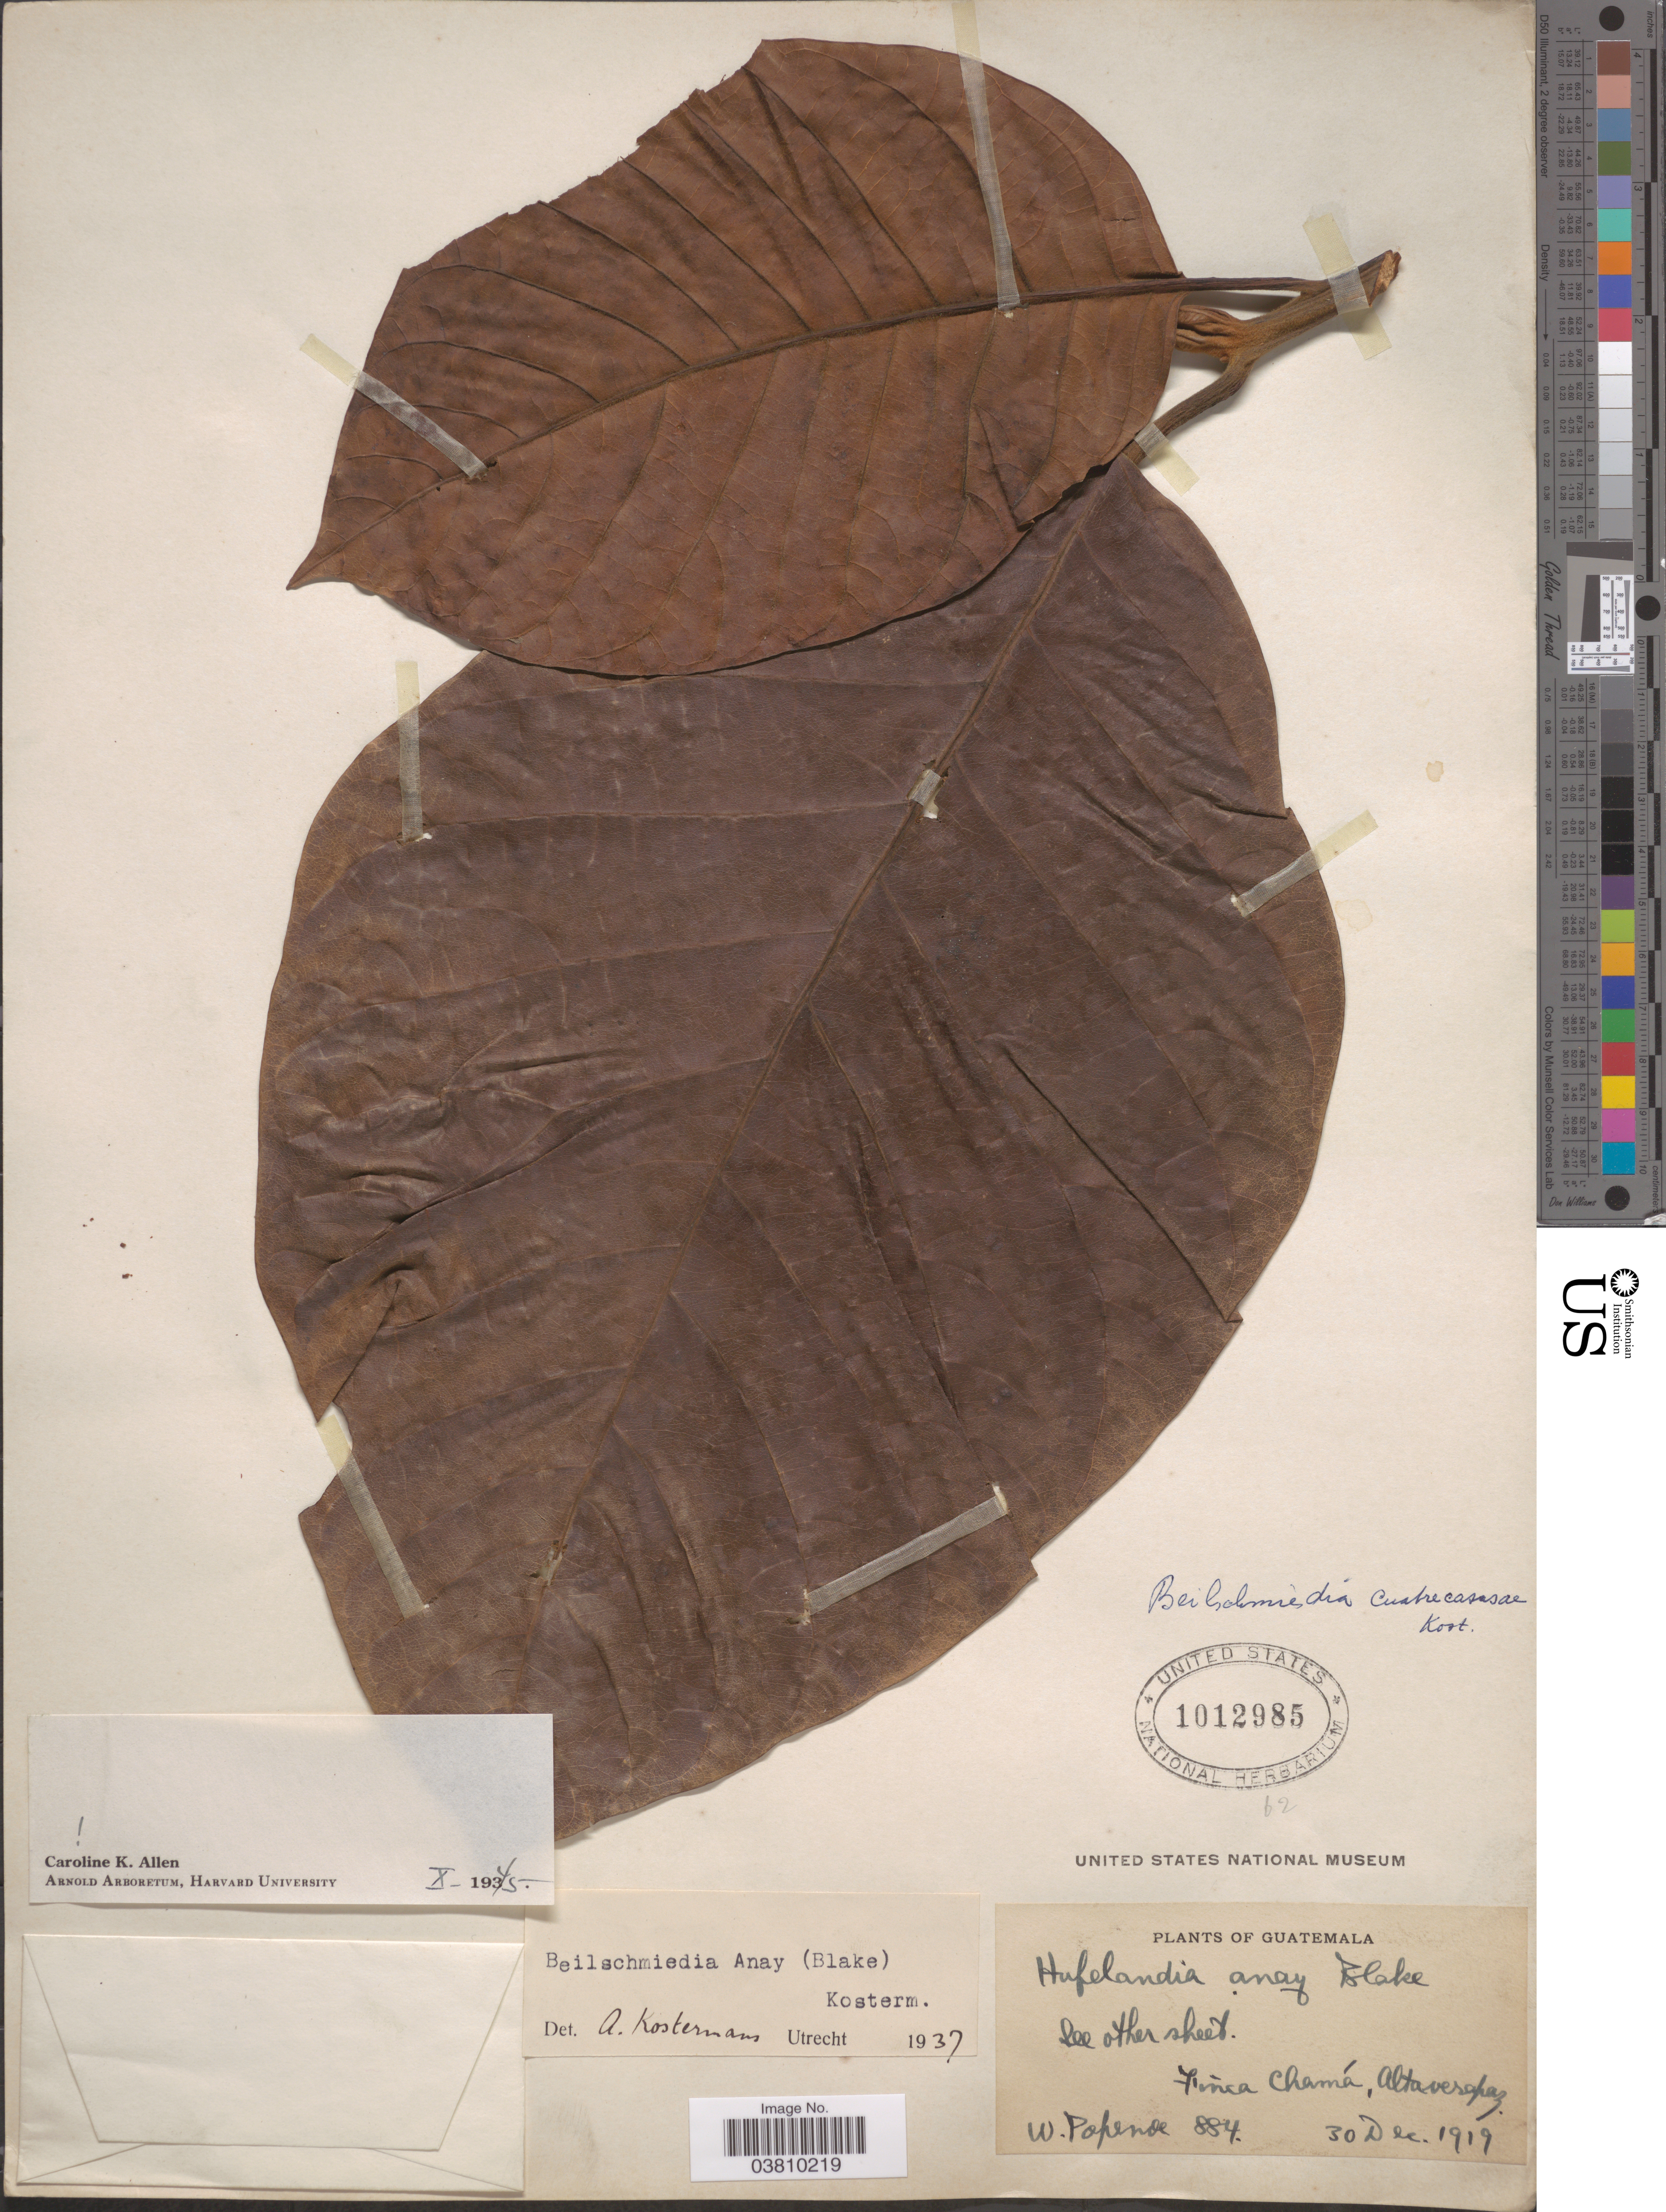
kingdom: Plantae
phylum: Tracheophyta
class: Magnoliopsida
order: Laurales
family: Lauraceae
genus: Beilschmiedia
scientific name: Beilschmiedia anay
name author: (S.F. Blake) Kosterm.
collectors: W. Popenoe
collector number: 884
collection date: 1919-12-30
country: Guatemala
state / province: Alta Verapaz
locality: Finca Chamá.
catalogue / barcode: US 1012985